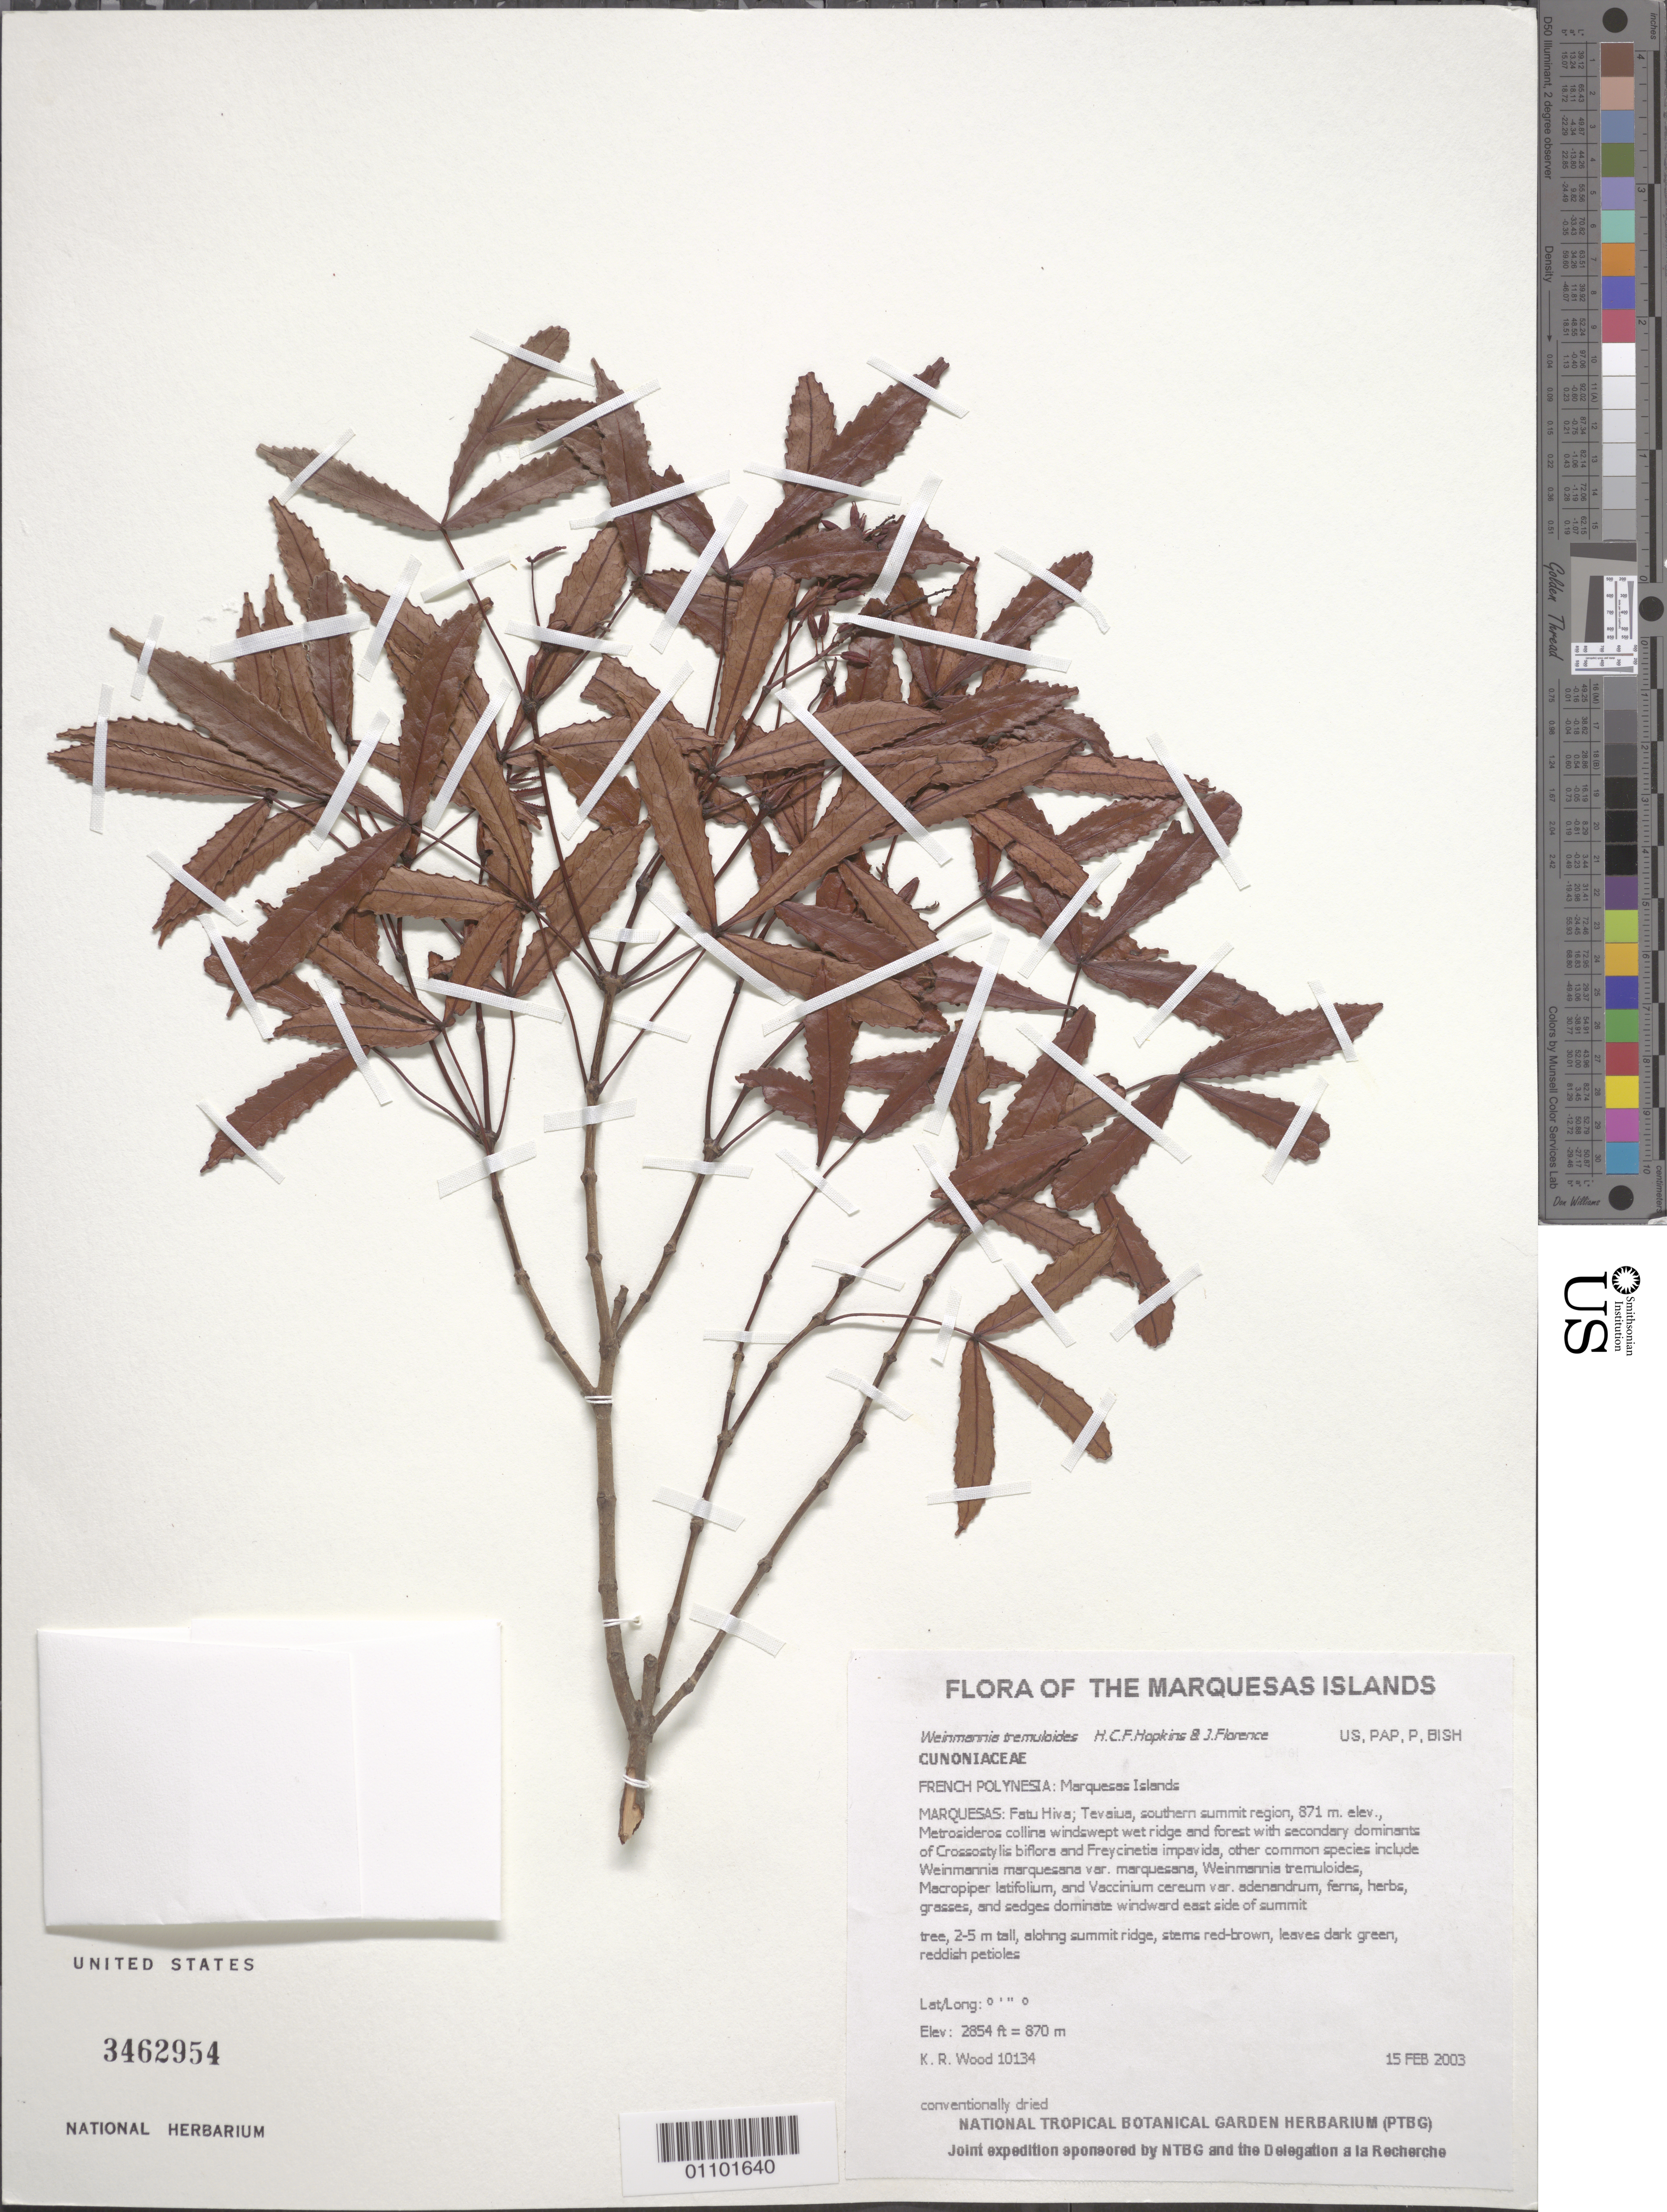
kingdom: Plantae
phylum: Tracheophyta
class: Magnoliopsida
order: Oxalidales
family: Cunoniaceae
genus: Pterophylla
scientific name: Pterophylla tremuloides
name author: (H.C. Hopkins & J. Florence) Pillon & H.C. Hopkins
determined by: Wagner, W. L., (BOT), Smithsonian Institution - National Museum of Natural History (UNITED STATES)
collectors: K. R. Wood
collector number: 10134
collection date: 2003-02-15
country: French Polynesia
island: Fatu Hiva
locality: Tevaiua, southern summit region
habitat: Metrosideros collina windswept wet ridge and forest. Crest, E aspect, moderate slope, open, wet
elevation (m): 870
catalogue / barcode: US 3462954